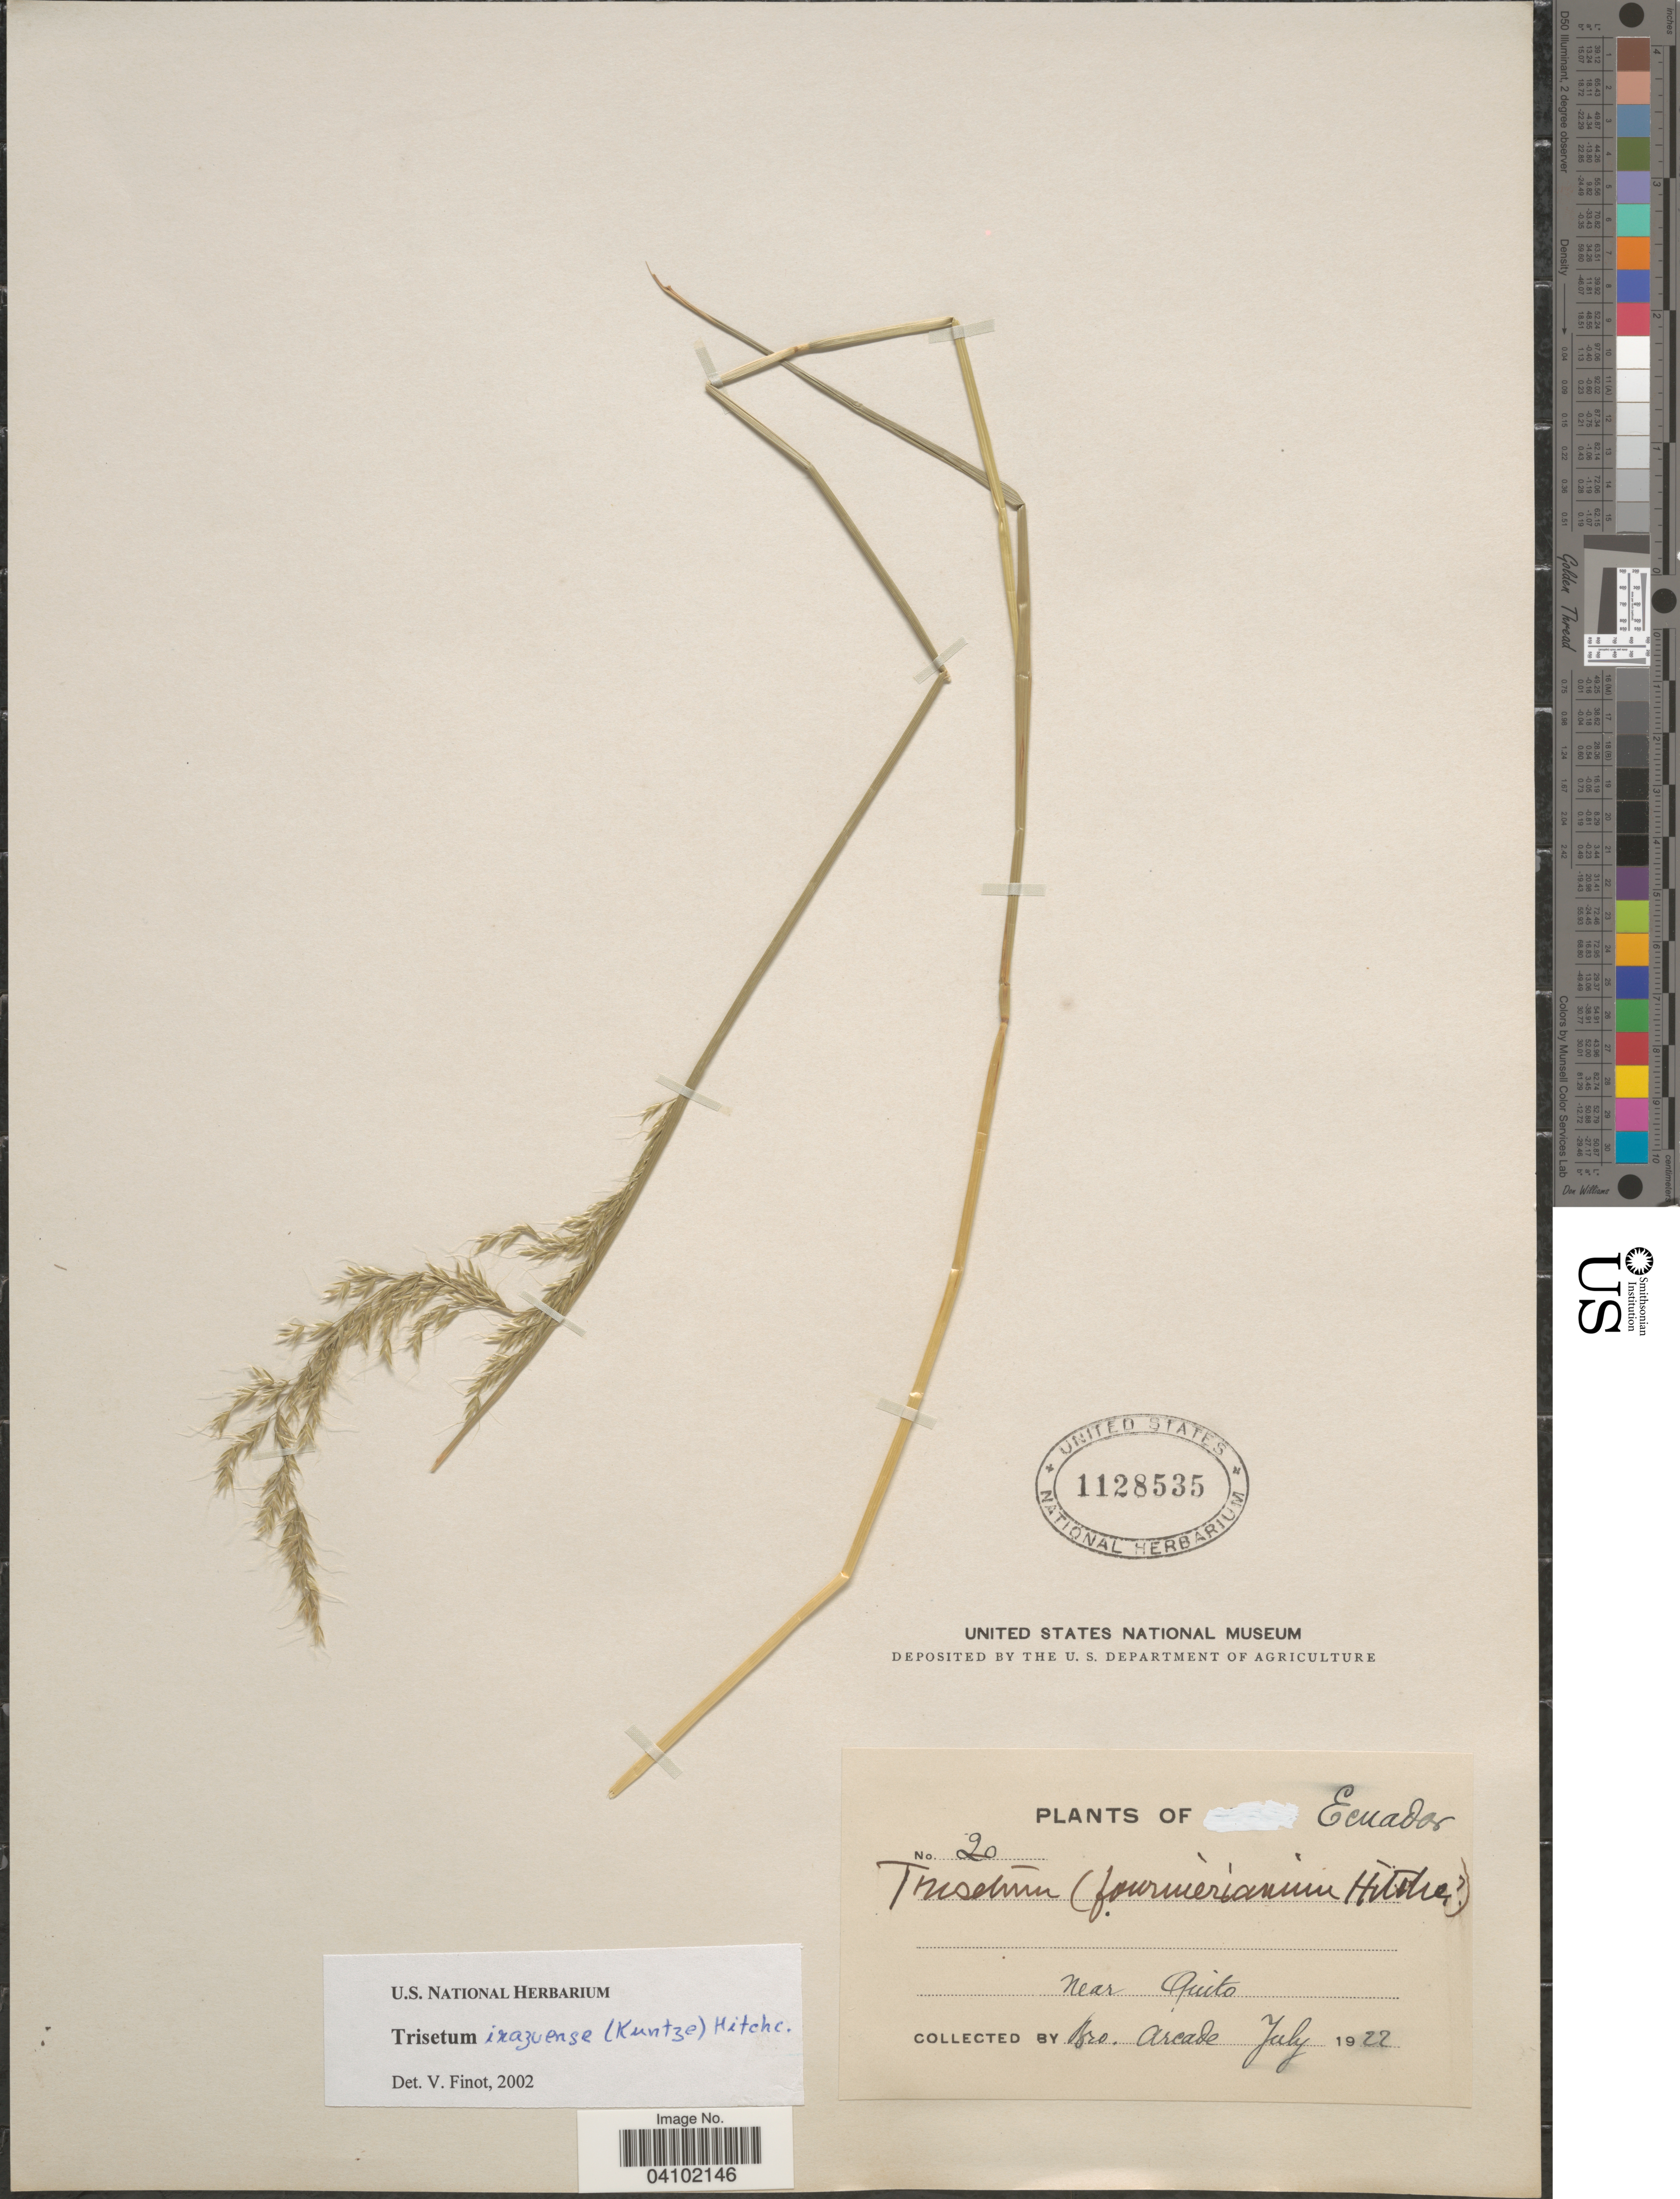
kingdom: Plantae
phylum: Tracheophyta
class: Liliopsida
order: Poales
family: Poaceae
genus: Peyritschia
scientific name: Peyritschia irazuensis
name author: (Kuntze) P.M. Peterson et al.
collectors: Arcade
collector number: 20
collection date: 1922-07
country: Ecuador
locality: Near Quito.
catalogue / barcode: US 1128535